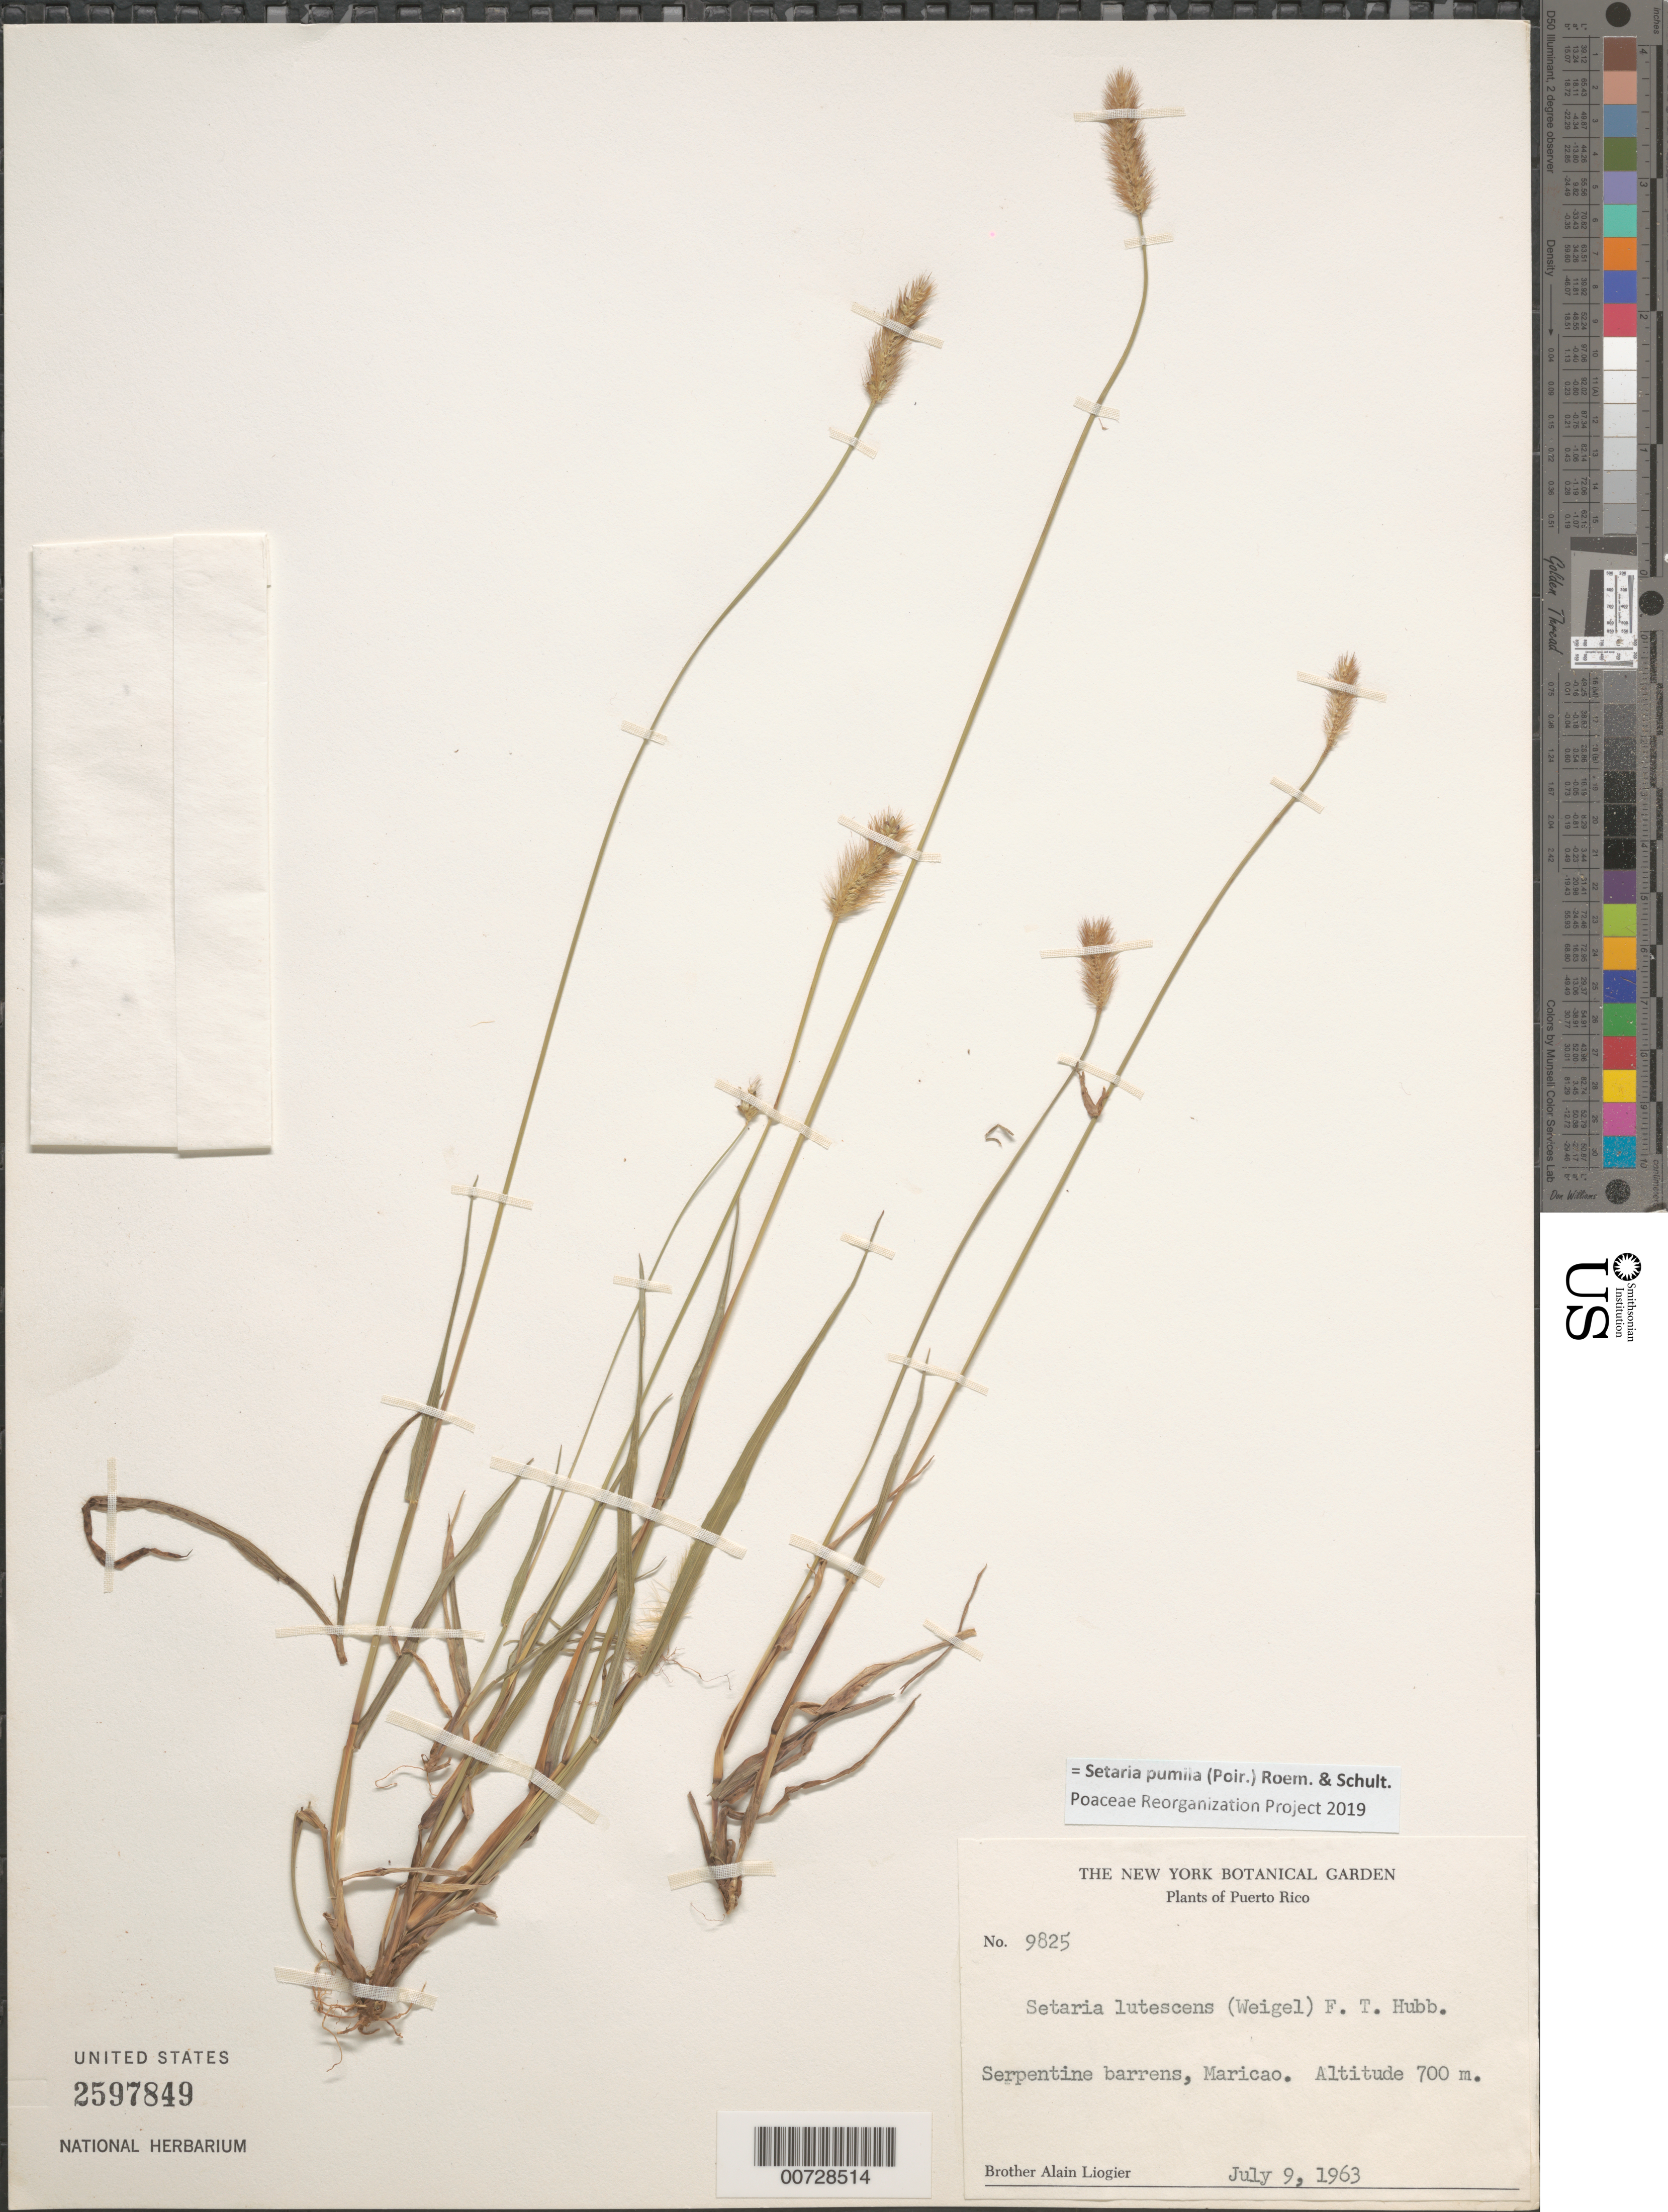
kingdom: Plantae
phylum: Tracheophyta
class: Liliopsida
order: Poales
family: Poaceae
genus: Setaria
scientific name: Setaria pumila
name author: (Poir.) Roem. & Schult.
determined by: Poaceae Reorganization Project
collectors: A. H. Liogier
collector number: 9825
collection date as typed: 09 Jul 1963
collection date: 1963-07-09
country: Puerto Rico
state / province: Maricao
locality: Maricao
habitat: Serpentine barrens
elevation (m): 700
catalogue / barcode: US 2597849